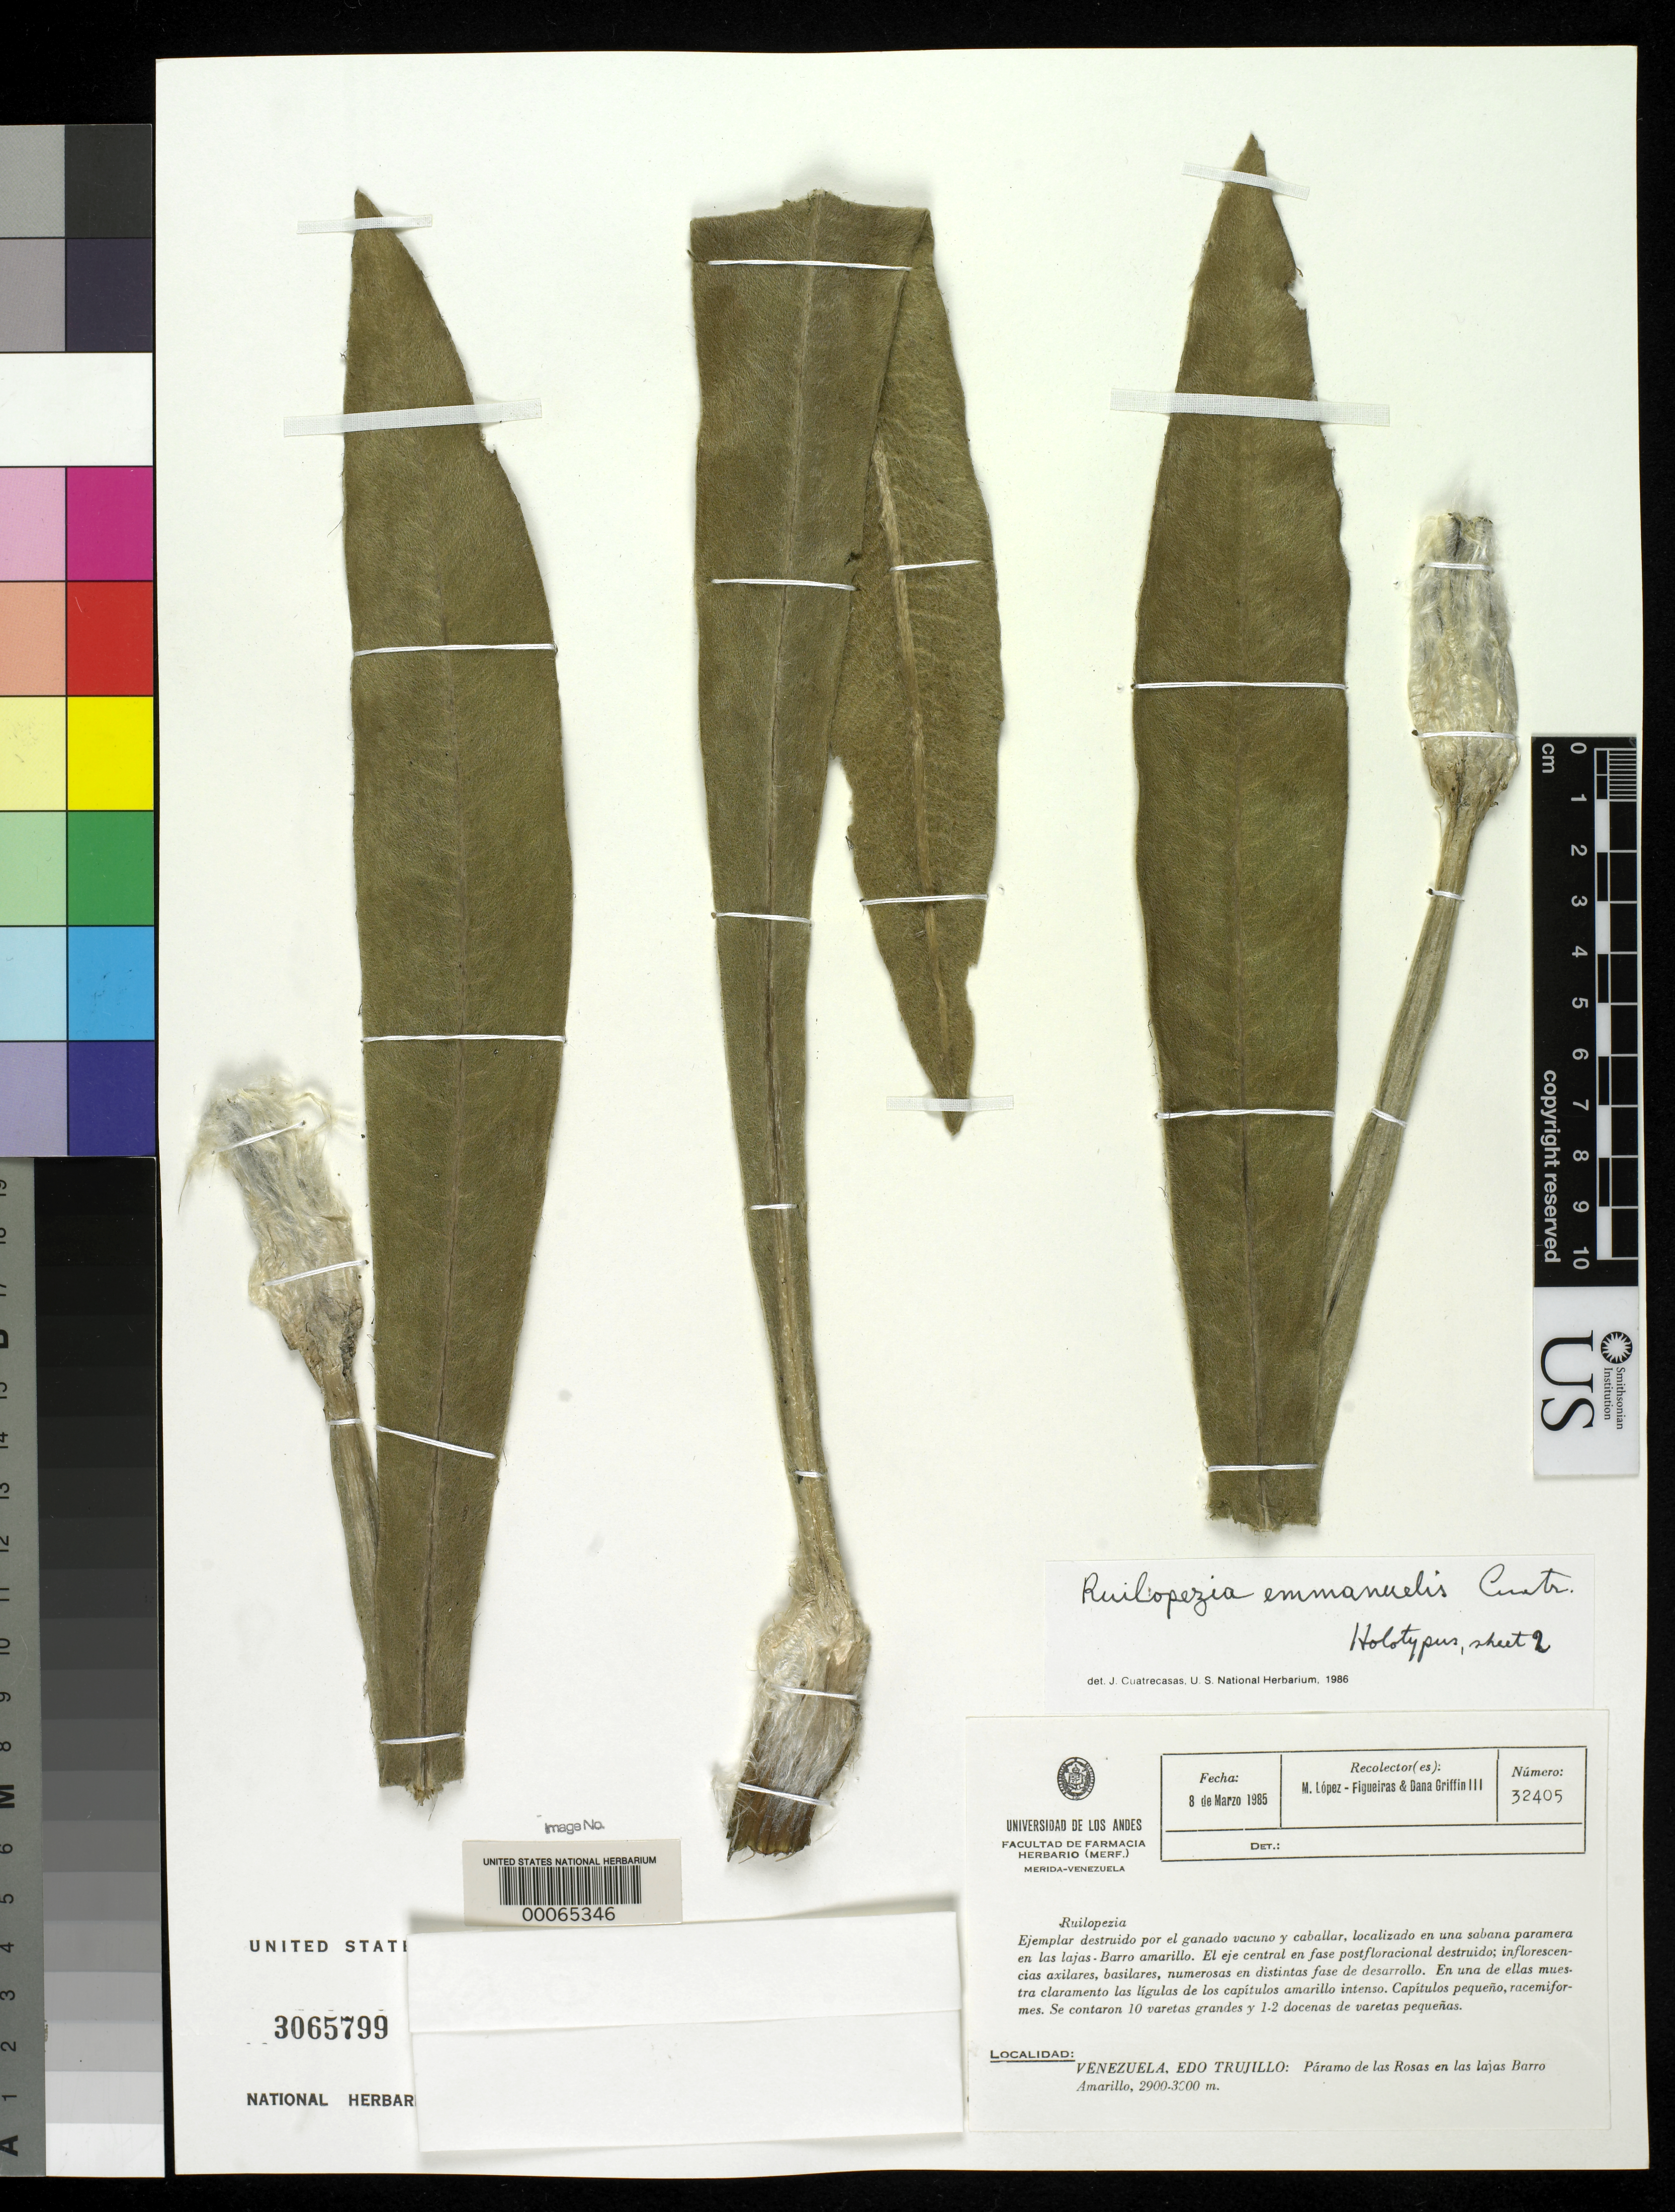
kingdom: Plantae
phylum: Tracheophyta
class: Magnoliopsida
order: Asterales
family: Asteraceae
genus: Ruilopezia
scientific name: Ruilopezia emmanuelis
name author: Cuatrec.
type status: Holotype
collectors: M. López Figueiras & D. Griffin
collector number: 32405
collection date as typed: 08 Mar 1985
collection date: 1985-03-08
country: Venezuela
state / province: Trujillo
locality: Páramo de Las Rosas, between Lajas and Barro Amarillo.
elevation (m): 2900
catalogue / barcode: US 3065799